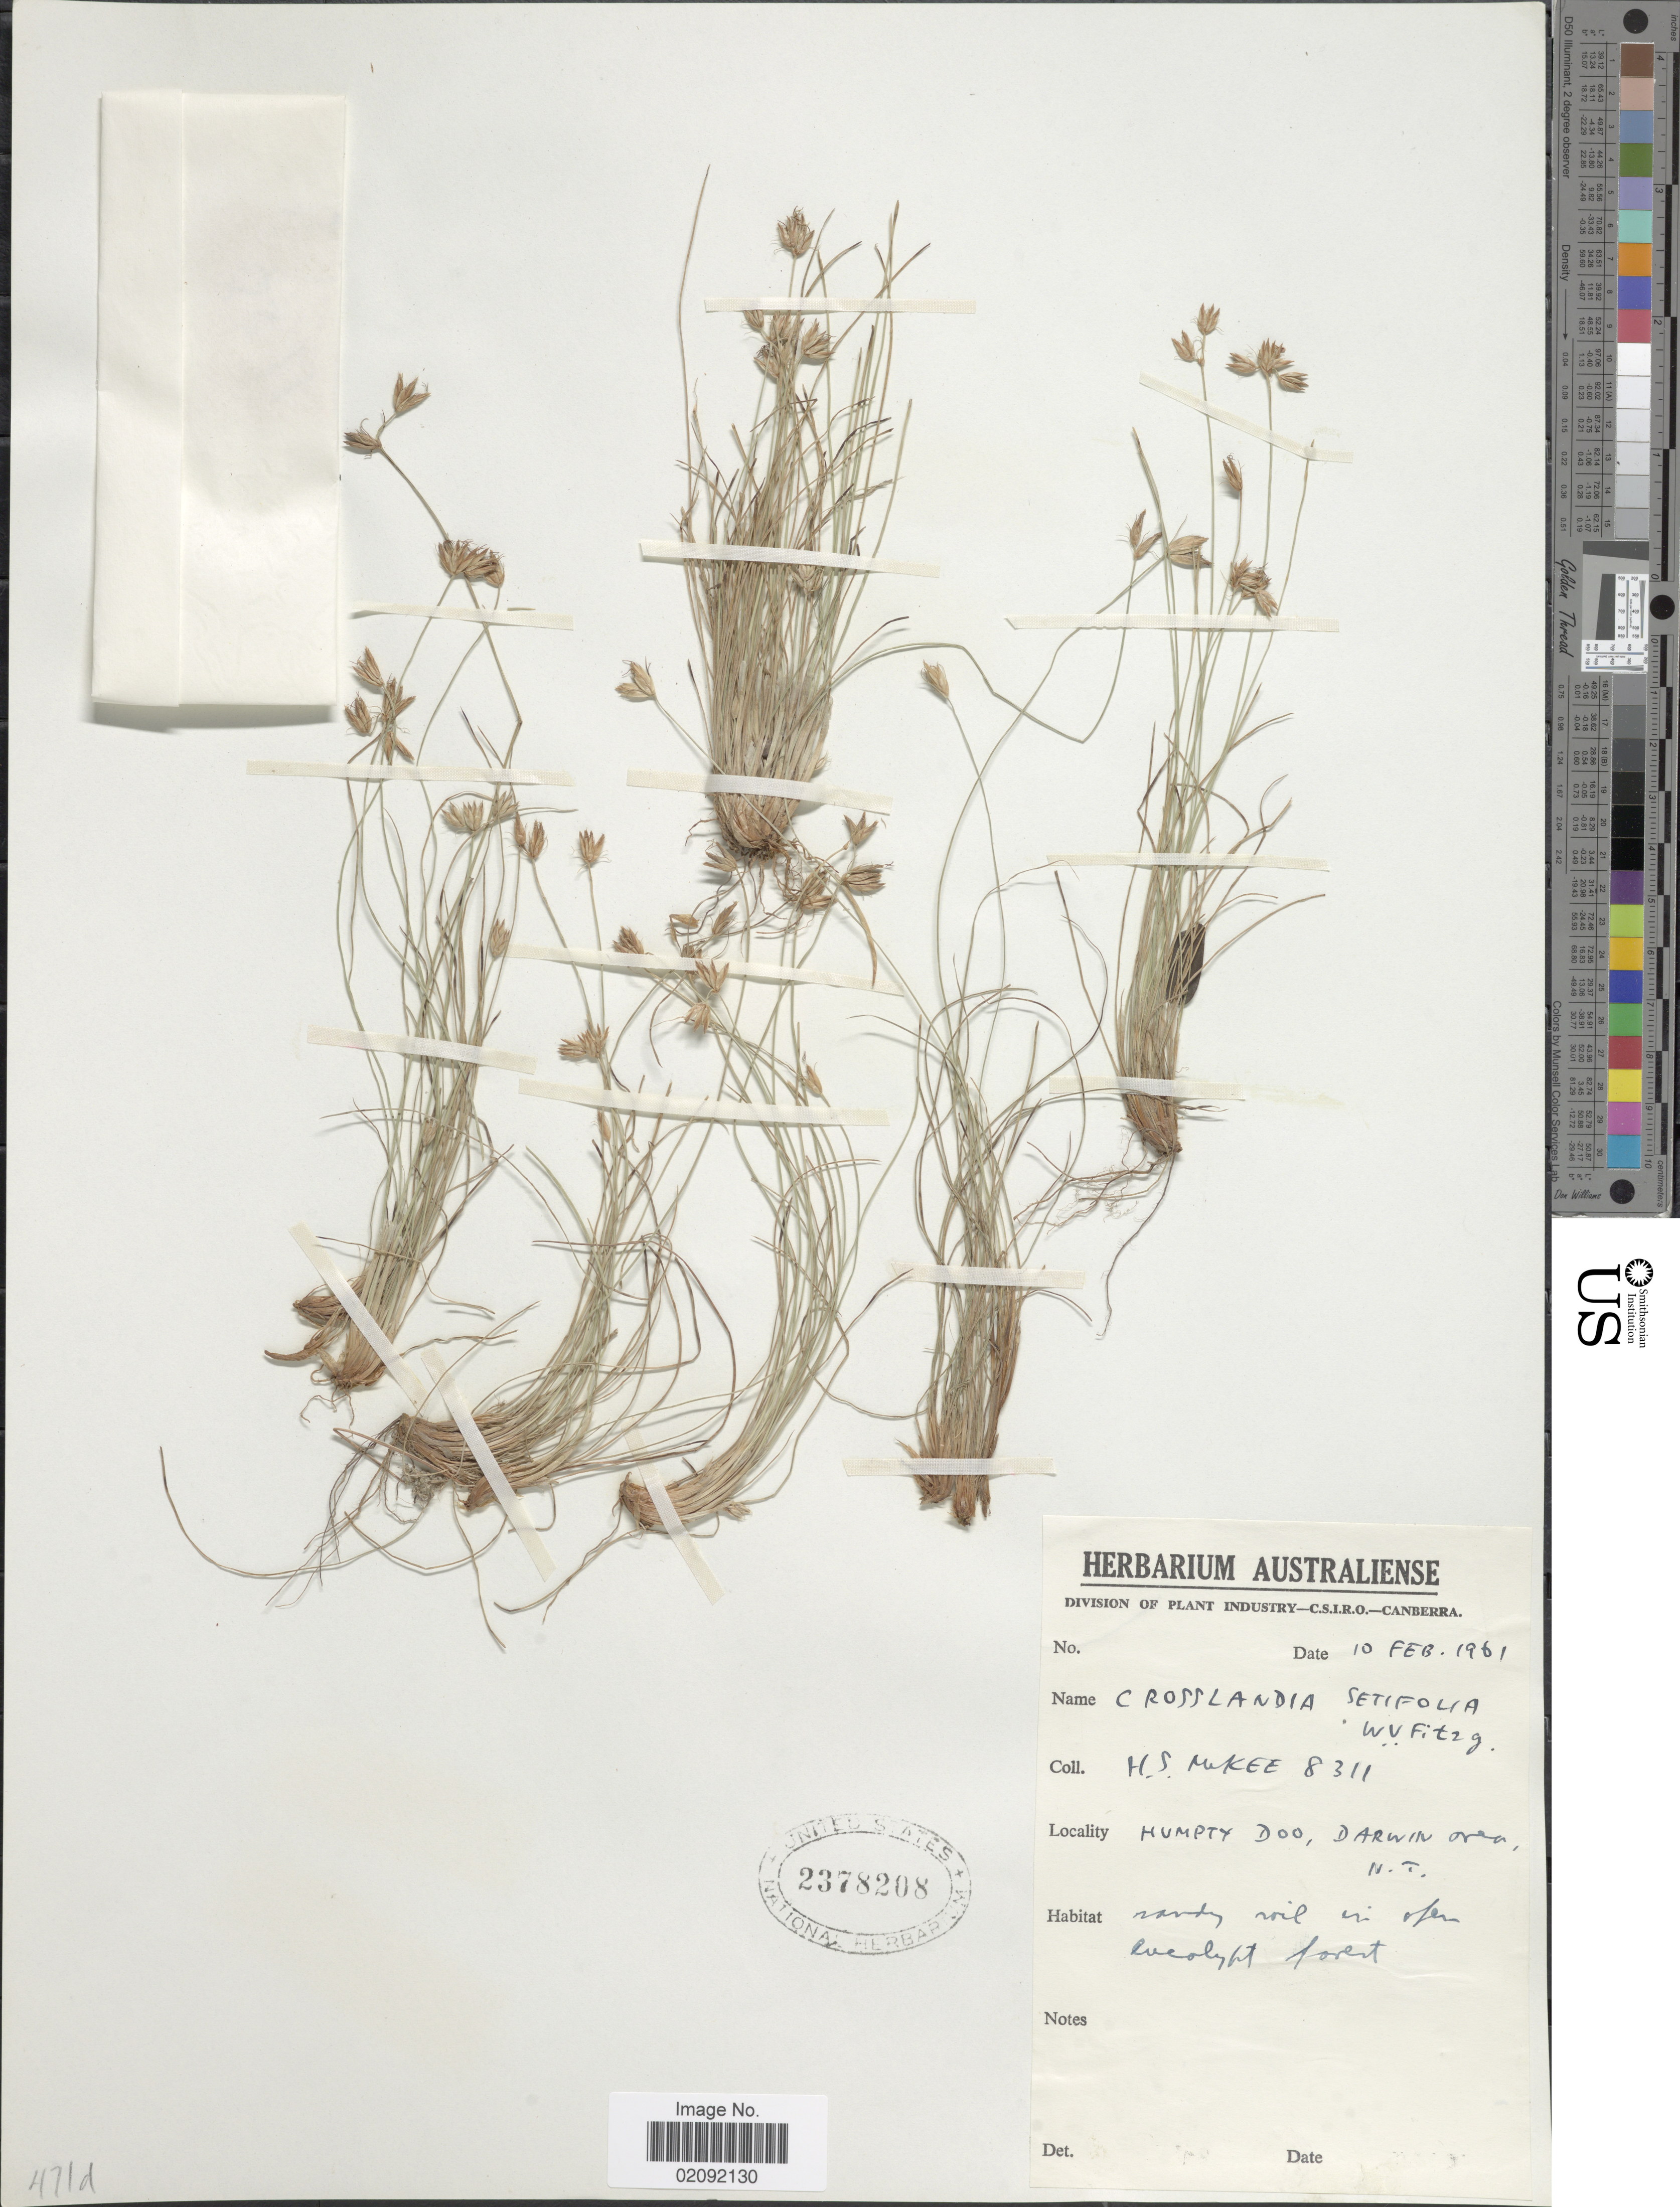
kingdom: Plantae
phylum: Tracheophyta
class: Liliopsida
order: Poales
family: Cyperaceae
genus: Fimbristylis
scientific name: Fimbristylis crosslandii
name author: Roalson et al.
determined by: Strong, Mark T., (BOT), Smithsonian Institution - National Museum of Natural History (UNITED STATES)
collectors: H. S. McKee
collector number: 8311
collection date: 1961-02-10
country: Australia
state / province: Northern Territory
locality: Humpty Doo, Darwin area.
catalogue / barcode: US 2378208